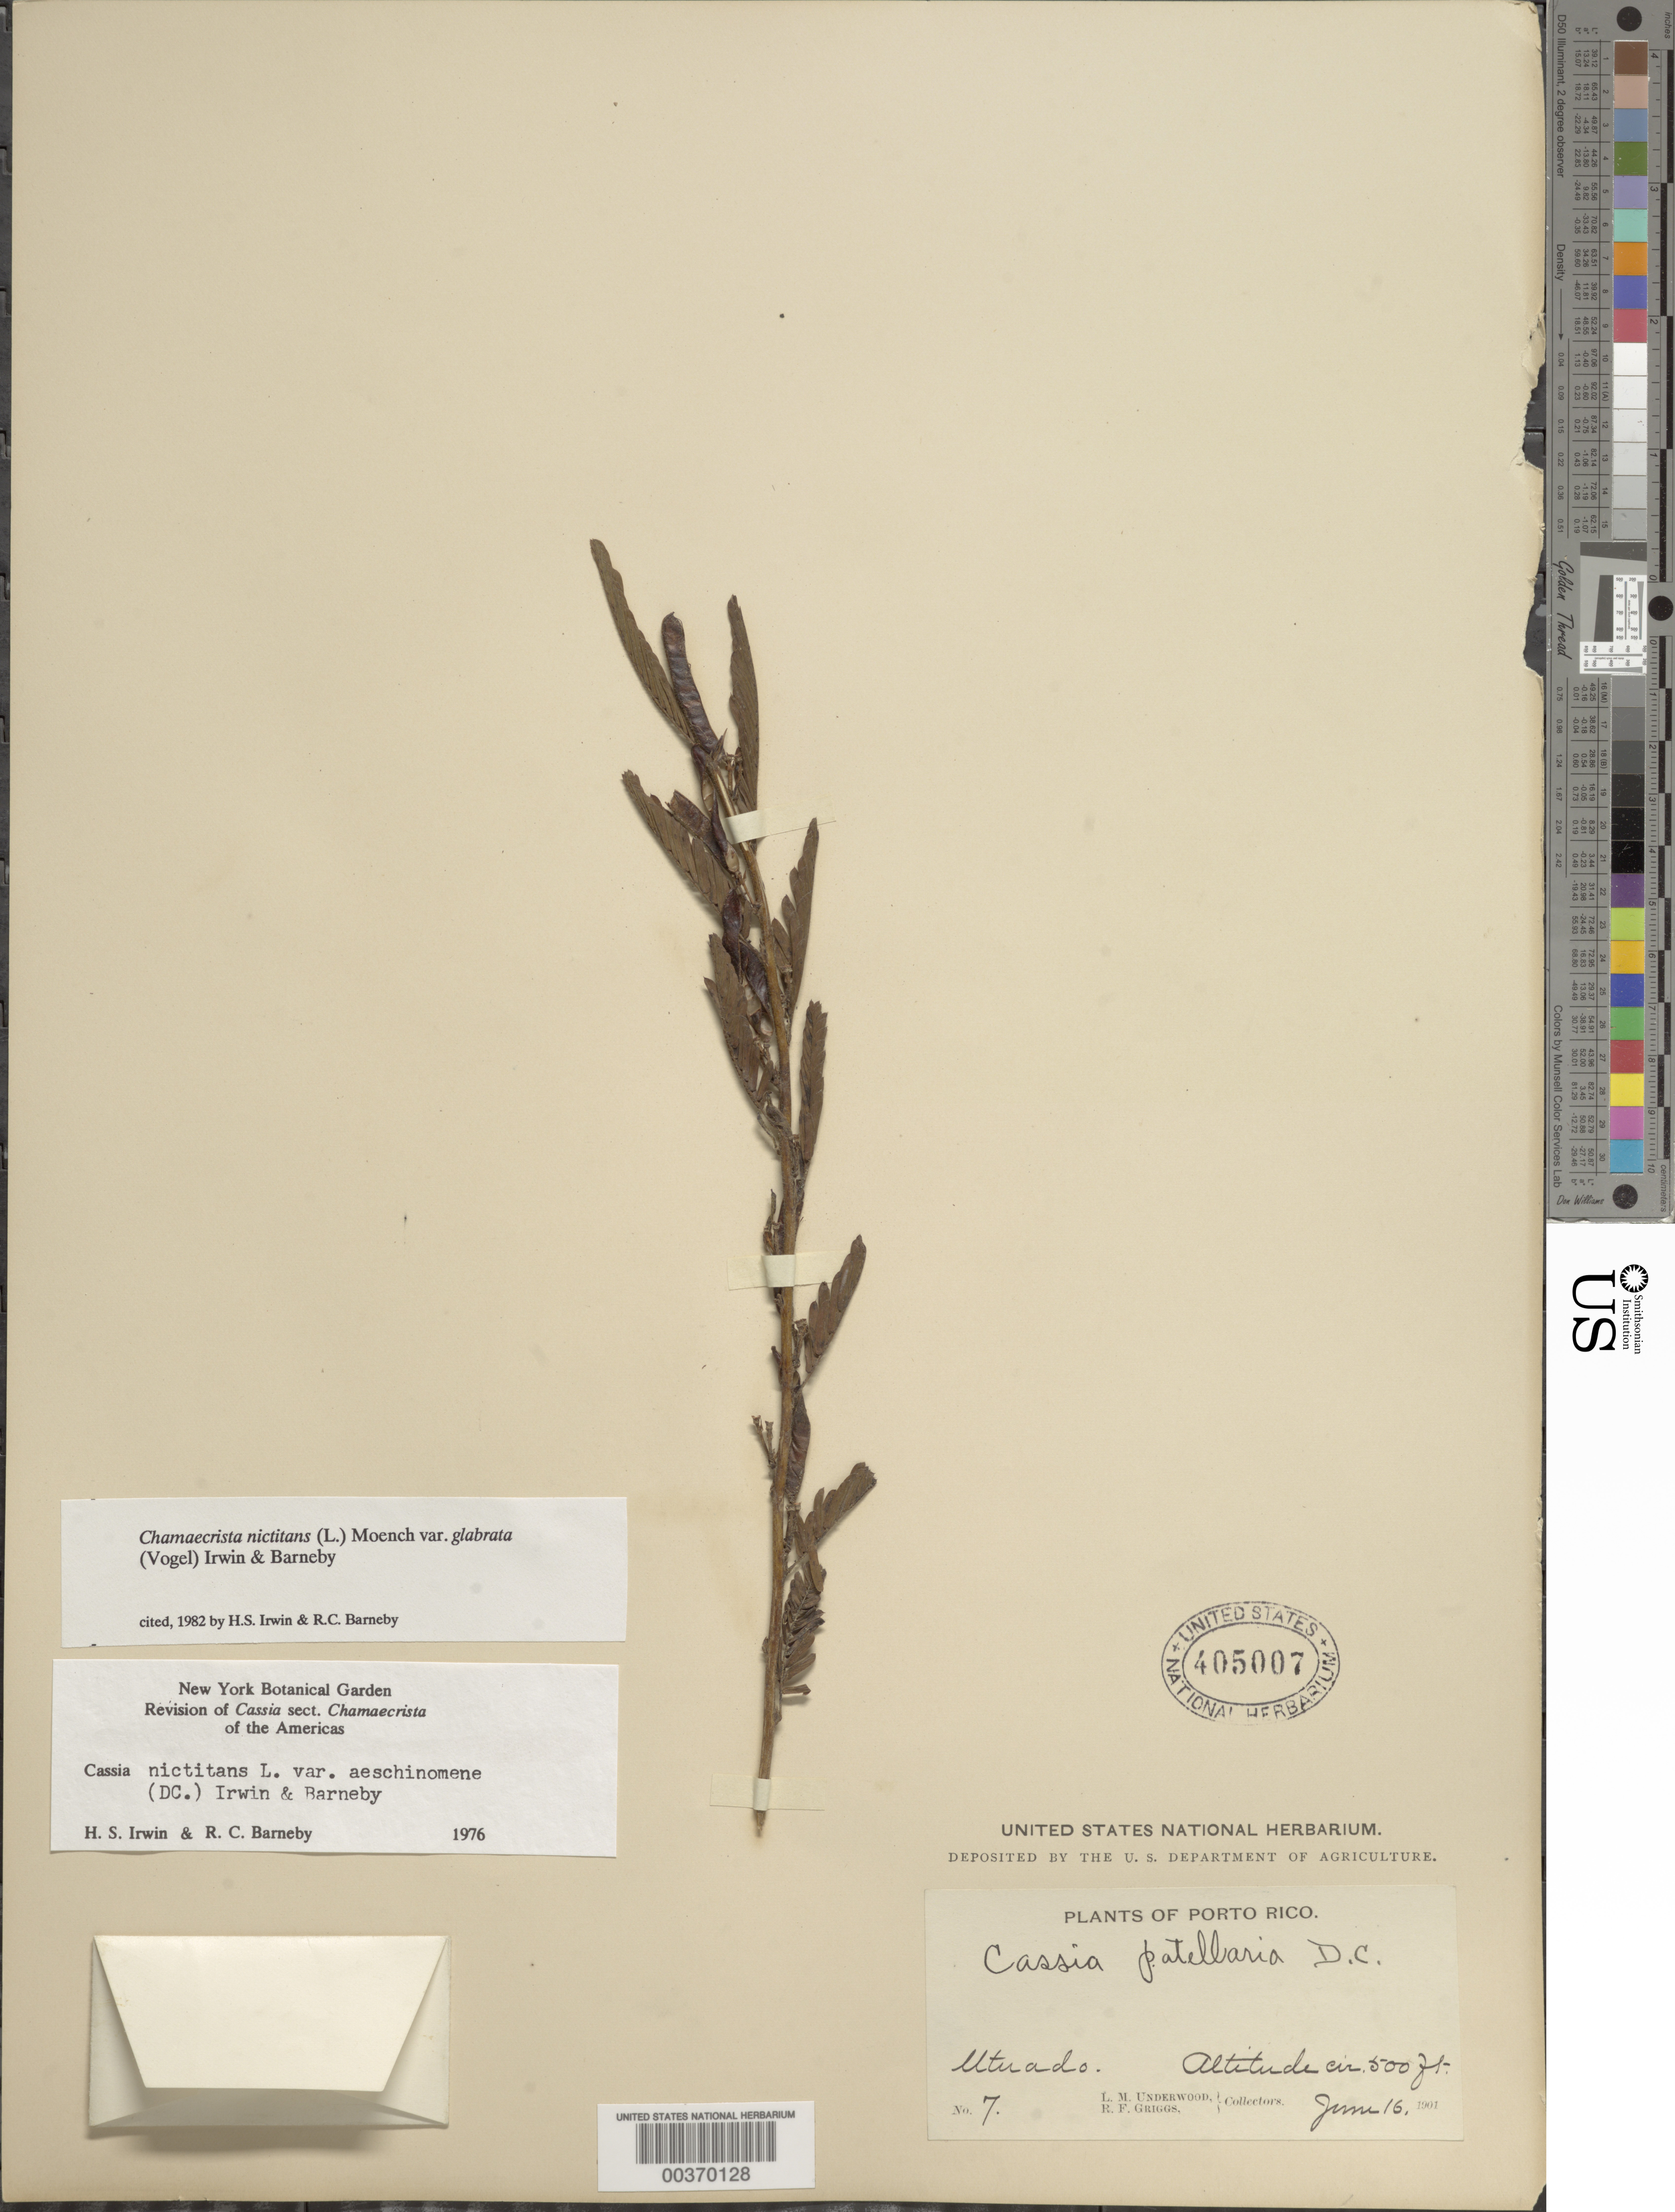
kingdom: Plantae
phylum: Tracheophyta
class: Magnoliopsida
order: Fabales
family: Fabaceae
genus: Chamaecrista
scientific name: Chamaecrista nictitans var. glabrata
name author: (Vogel) H.S. Irwin & Barneby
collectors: L. M. Underwood & R. F. Griggs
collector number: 7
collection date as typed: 16 Jun 1901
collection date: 1901-06-16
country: Puerto Rico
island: Greater Antilles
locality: Utuado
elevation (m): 152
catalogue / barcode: US 405007